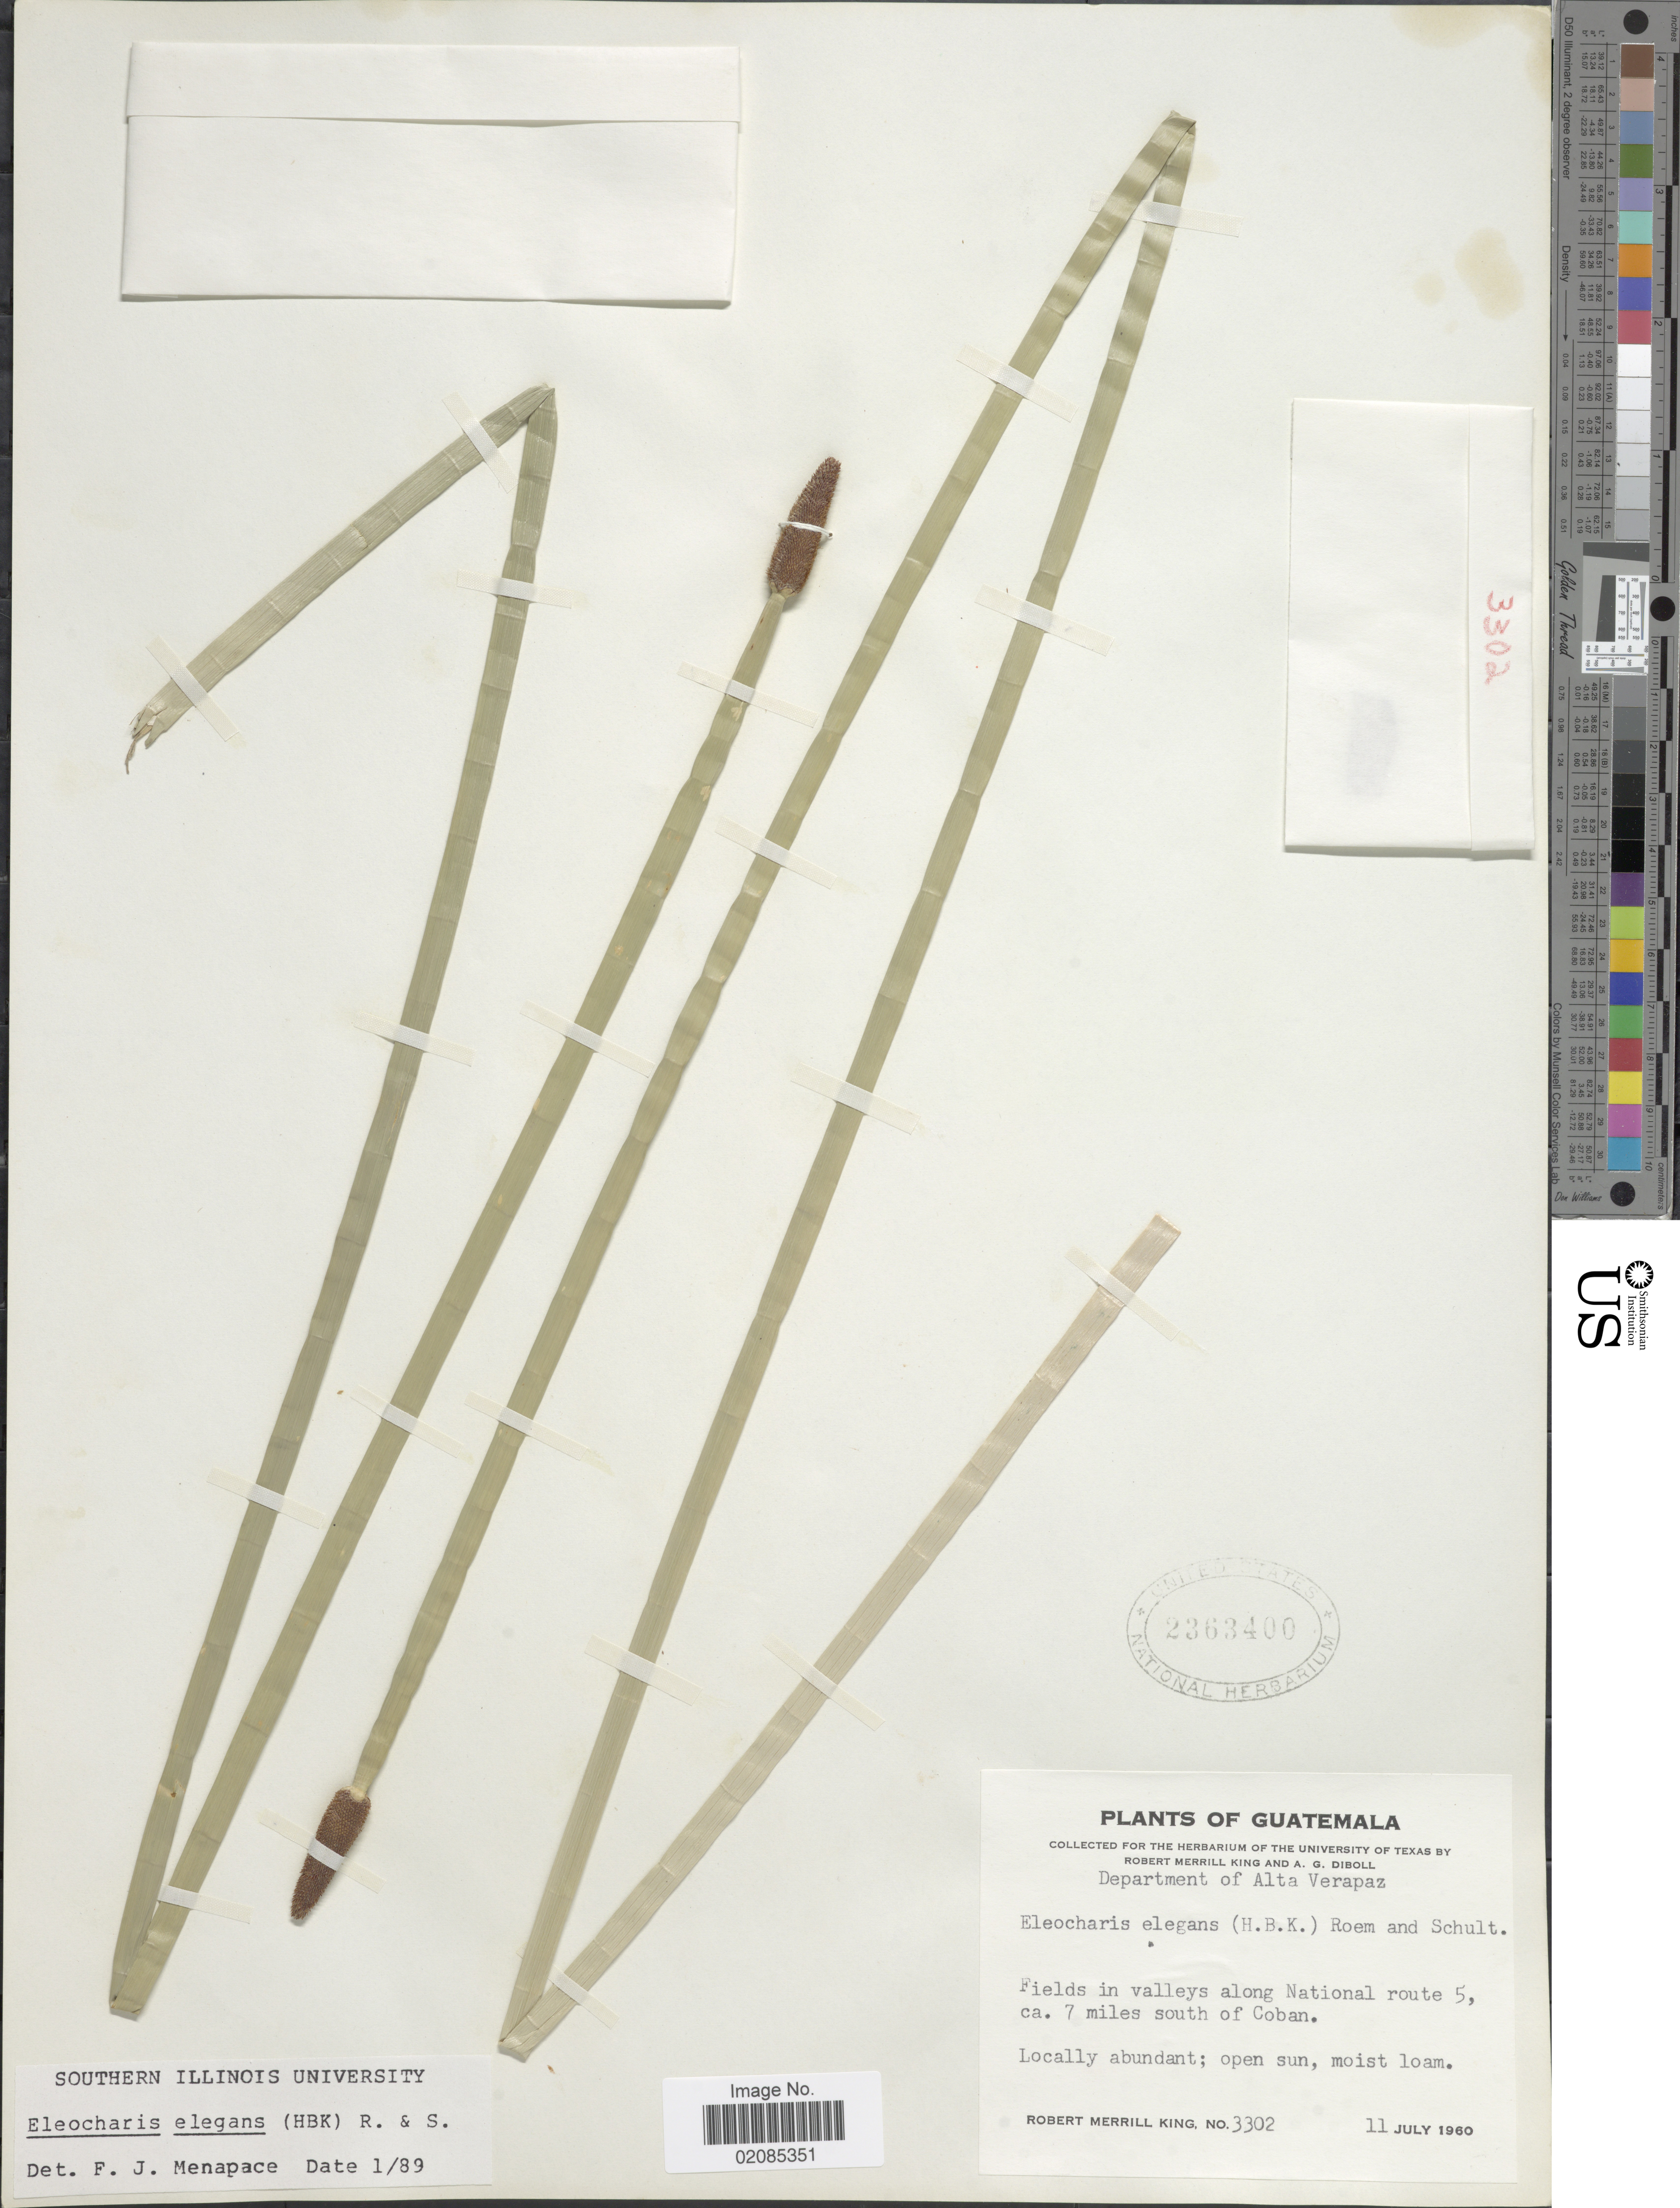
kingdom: Plantae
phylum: Tracheophyta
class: Liliopsida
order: Poales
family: Cyperaceae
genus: Eleocharis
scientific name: Eleocharis elegans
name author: (Kunth) Roem. & Schult.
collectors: R. M. King & A. Diboll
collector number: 3302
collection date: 1960-07-11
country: Guatemala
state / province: Alta Verapaz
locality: Department of Alta Verapaz. Fields in valleys along National route 5, ca. 7 miles south of Coban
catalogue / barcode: US 2363400